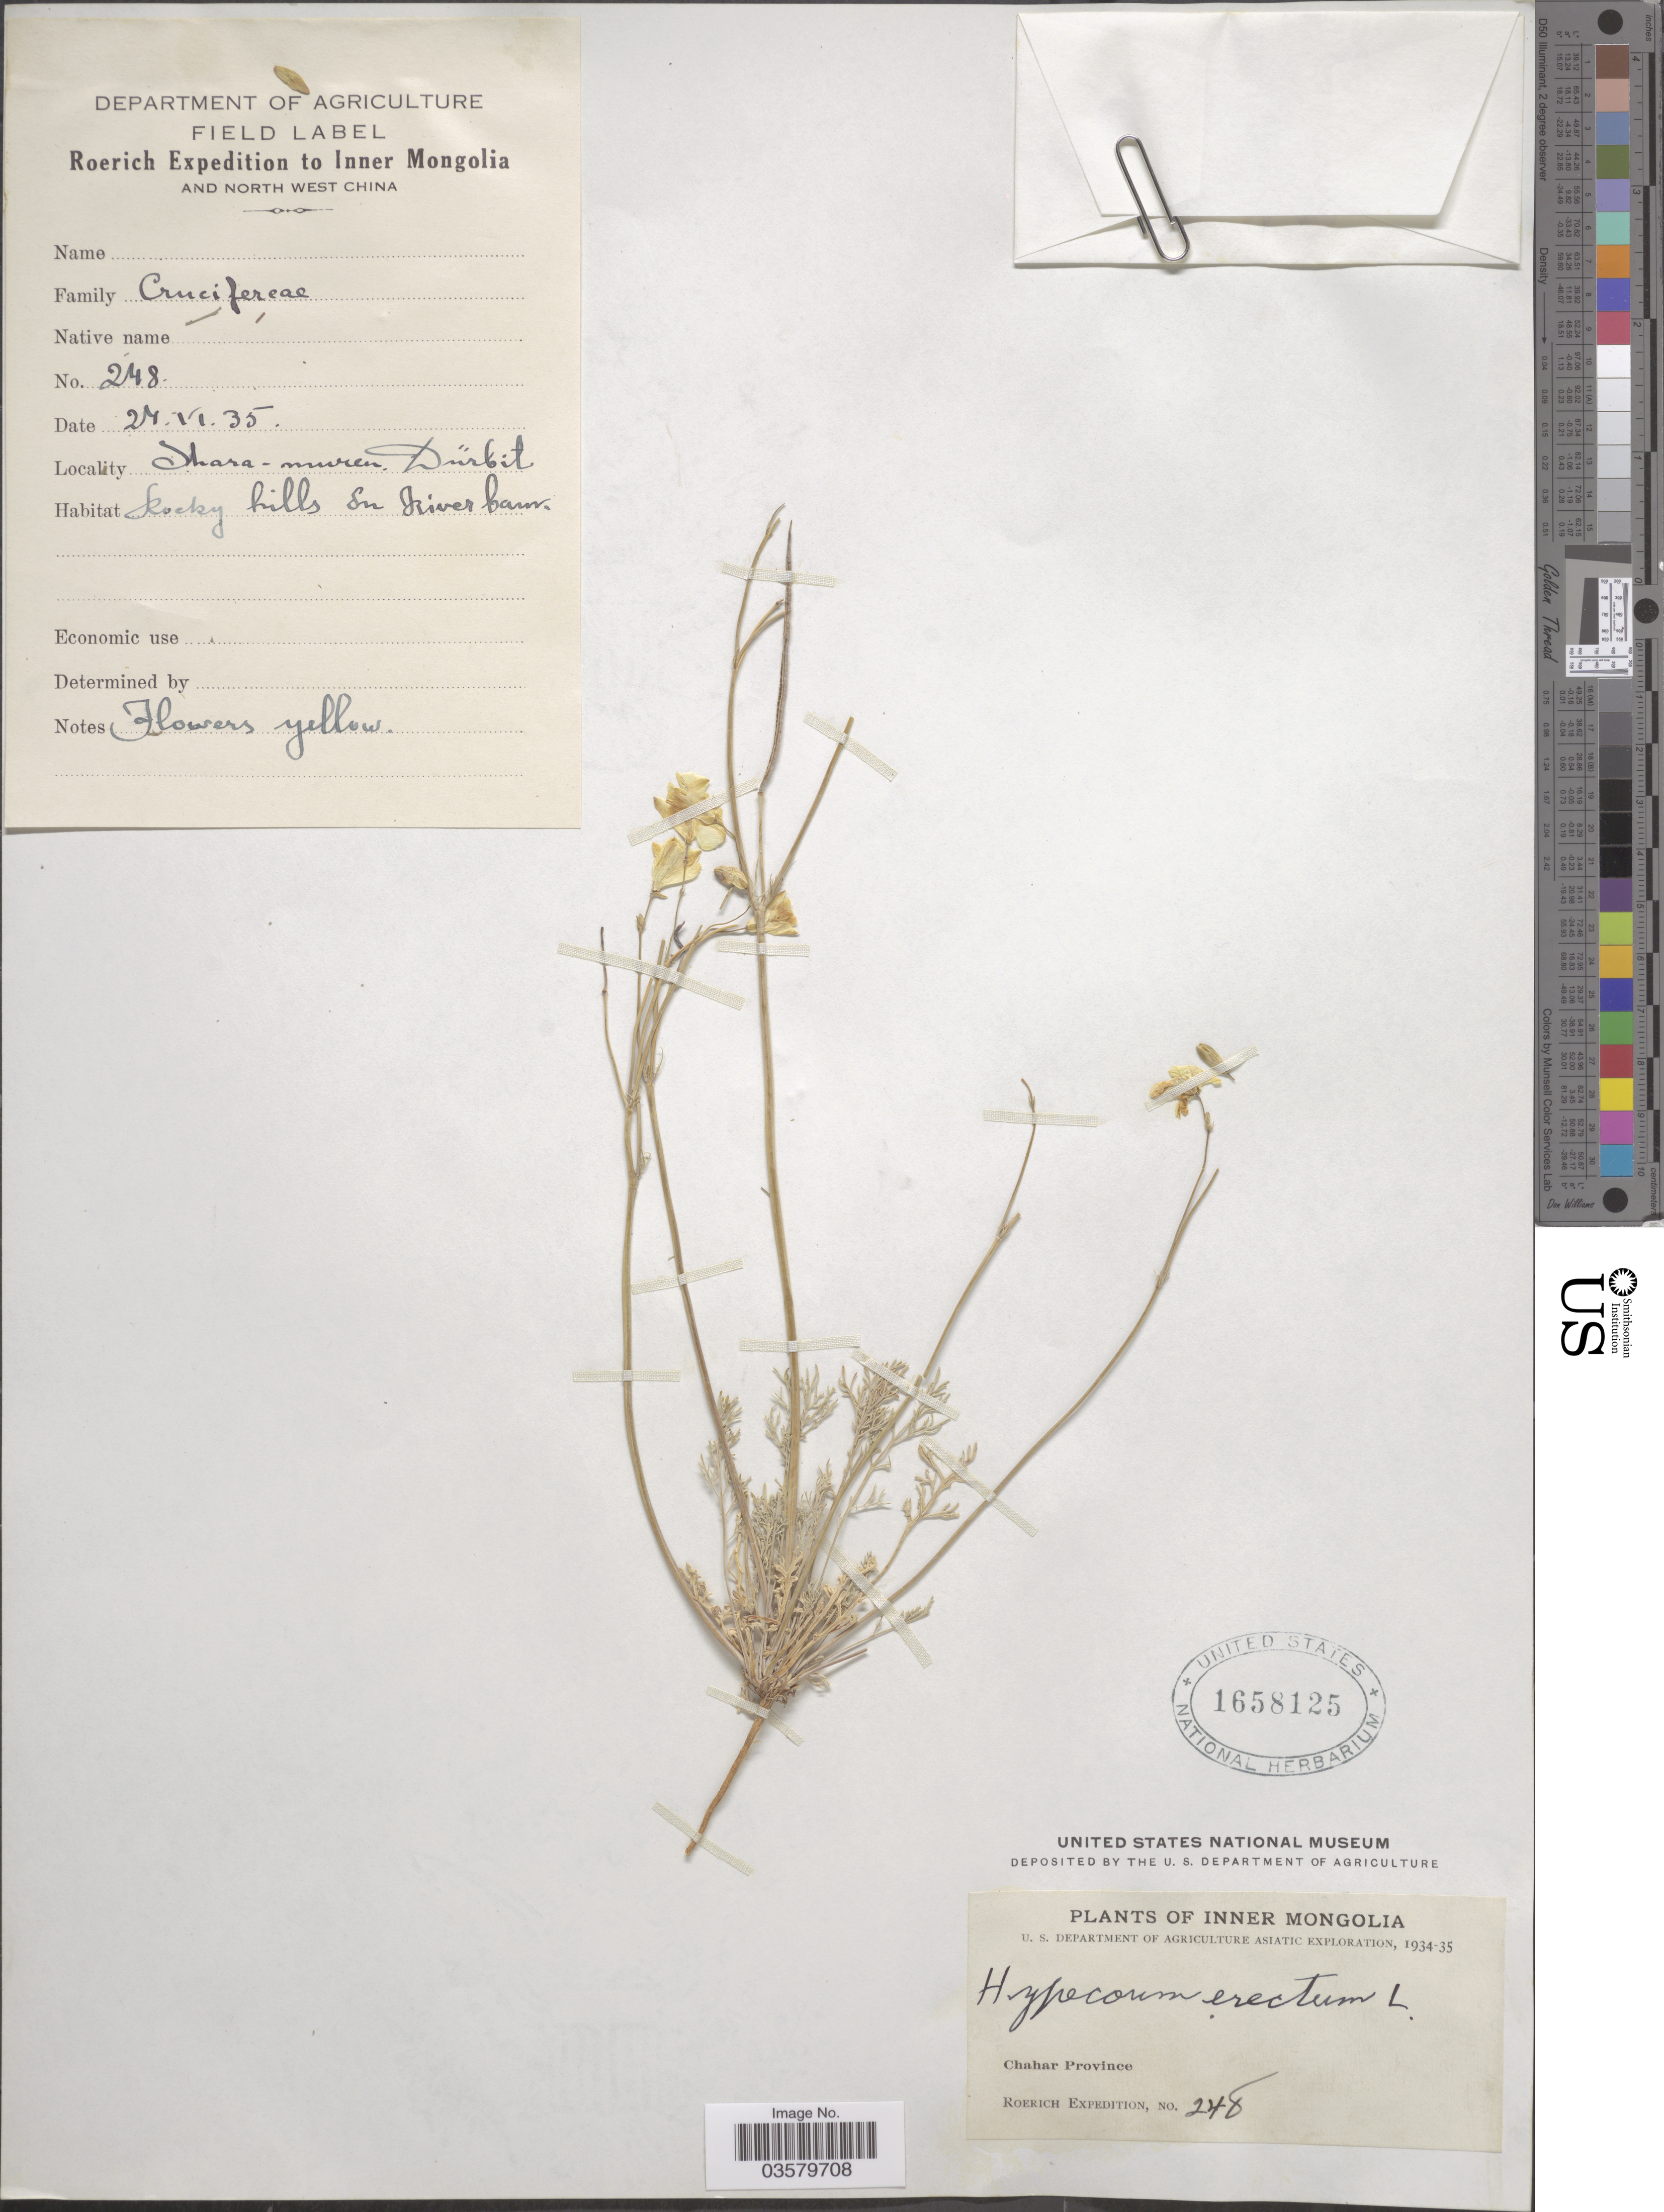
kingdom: Plantae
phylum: Tracheophyta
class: Magnoliopsida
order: Ranunculales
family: Papaveraceae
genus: Hypecoum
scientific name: Hypecoum erectum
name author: L.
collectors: -. Roerich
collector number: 248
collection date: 1935-06-27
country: China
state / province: Nei Monggol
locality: Chahar Province. Shara-muren. Dürbit.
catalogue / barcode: US 1658125